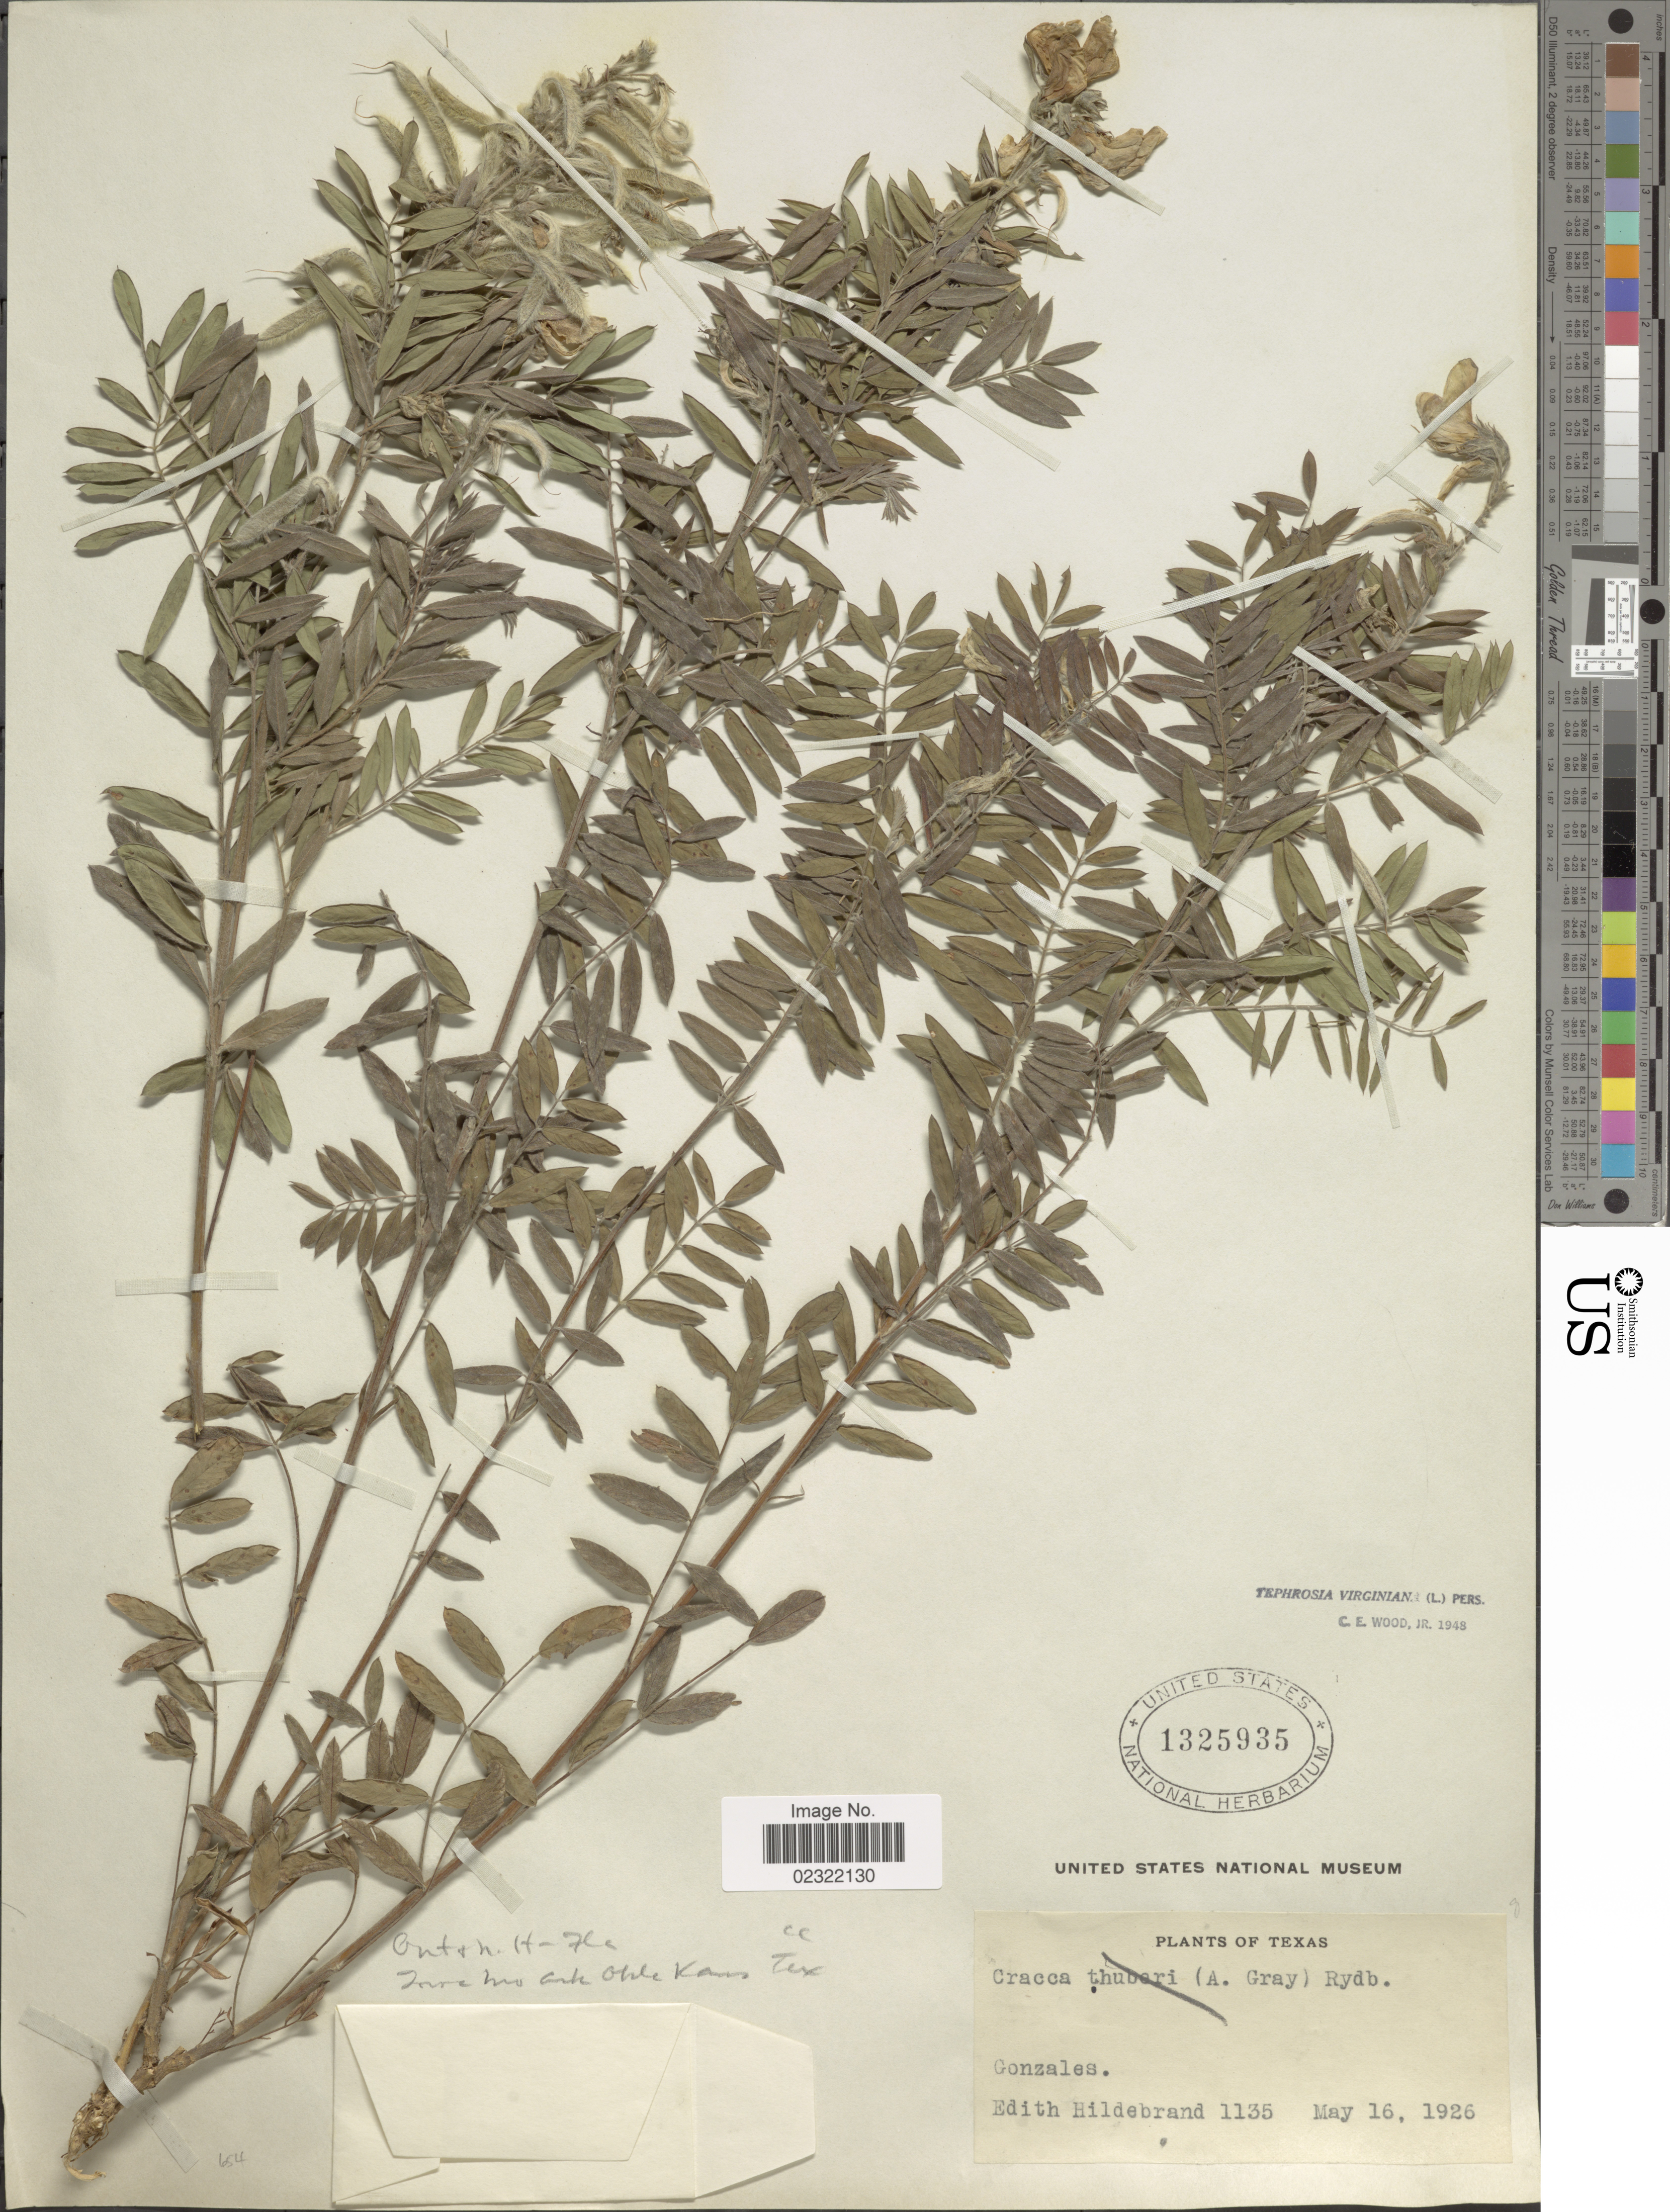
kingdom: Plantae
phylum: Tracheophyta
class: Magnoliopsida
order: Fabales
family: Fabaceae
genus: Tephrosia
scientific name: Tephrosia virginiana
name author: (L.) Pers.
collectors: E. Hildebrand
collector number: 1135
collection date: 1926-05-16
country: United States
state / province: Texas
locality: Gonzales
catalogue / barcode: US 1325935